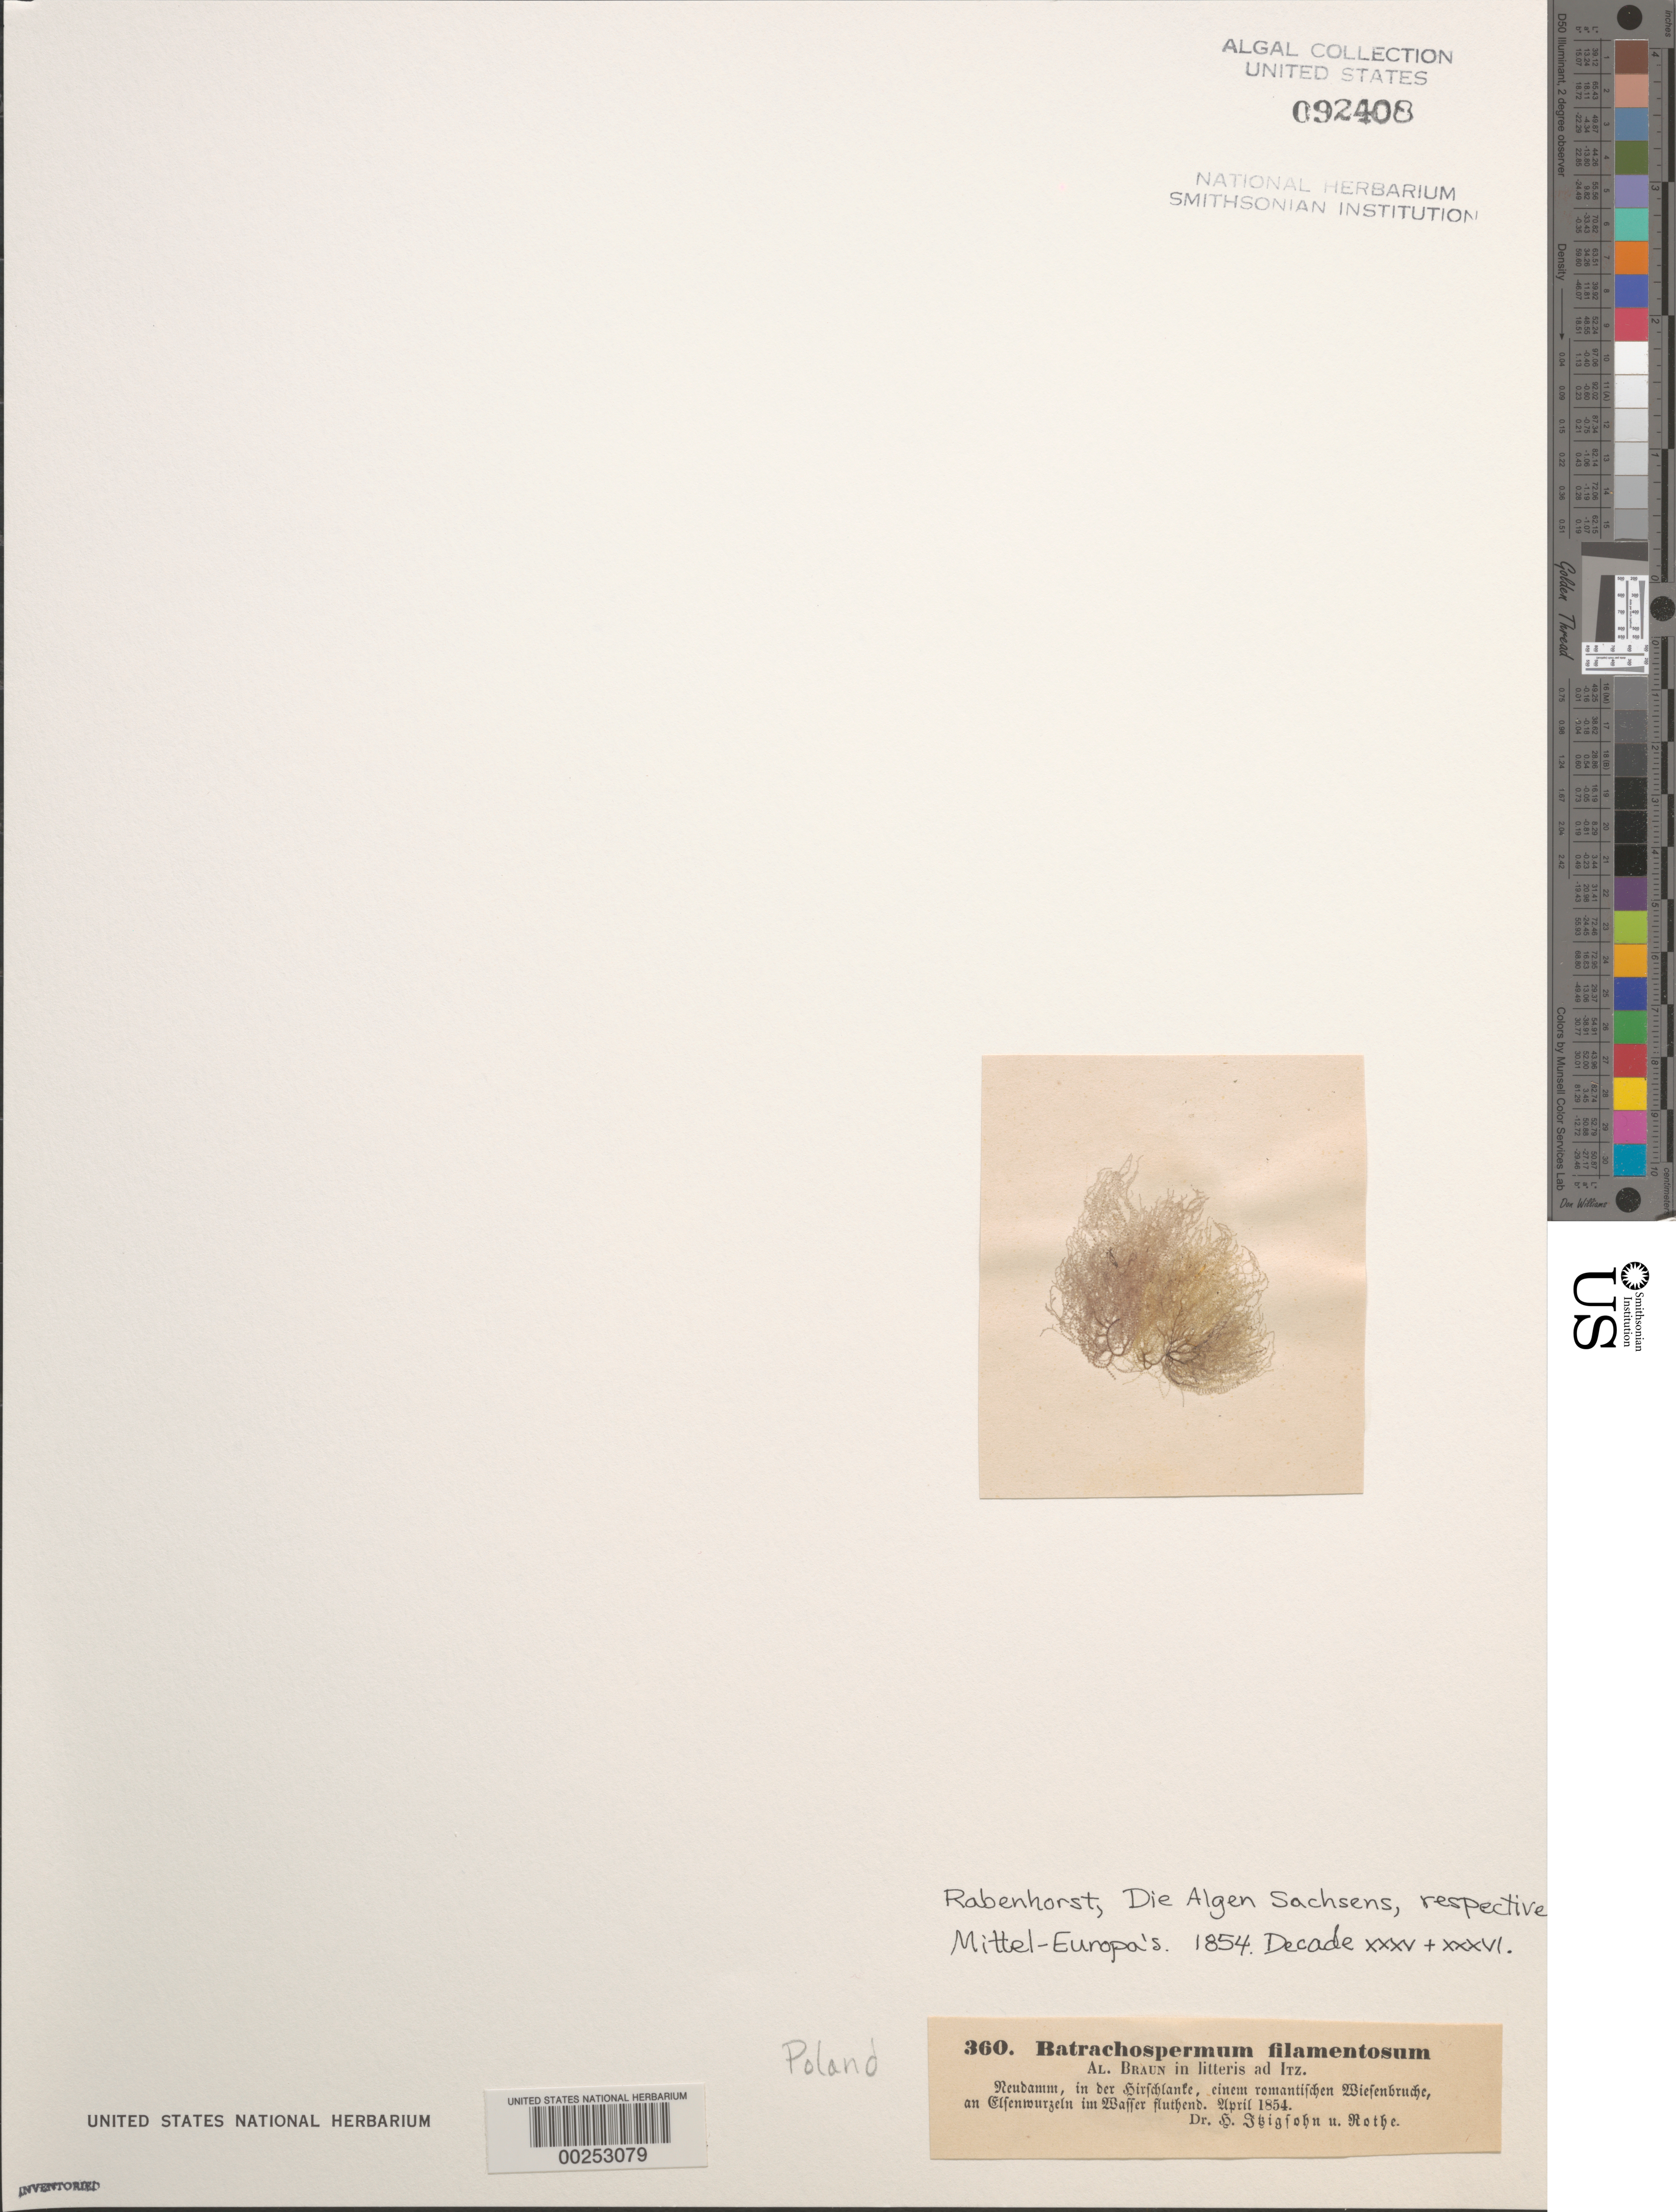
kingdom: Plantae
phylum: Rhodophyta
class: Florideophyceae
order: Batrachospermales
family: Batrachospermaceae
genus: Batrachospermum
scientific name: Batrachospermum gelatinosum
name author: (L.) DC.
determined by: Algae name updating Project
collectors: H. Itzigsohn & Rothe, --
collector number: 360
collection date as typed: Apr 1854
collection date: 1854-04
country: Germany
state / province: Sachsen-Anhalt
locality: Neudamm, hirschlanke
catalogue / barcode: US 92408